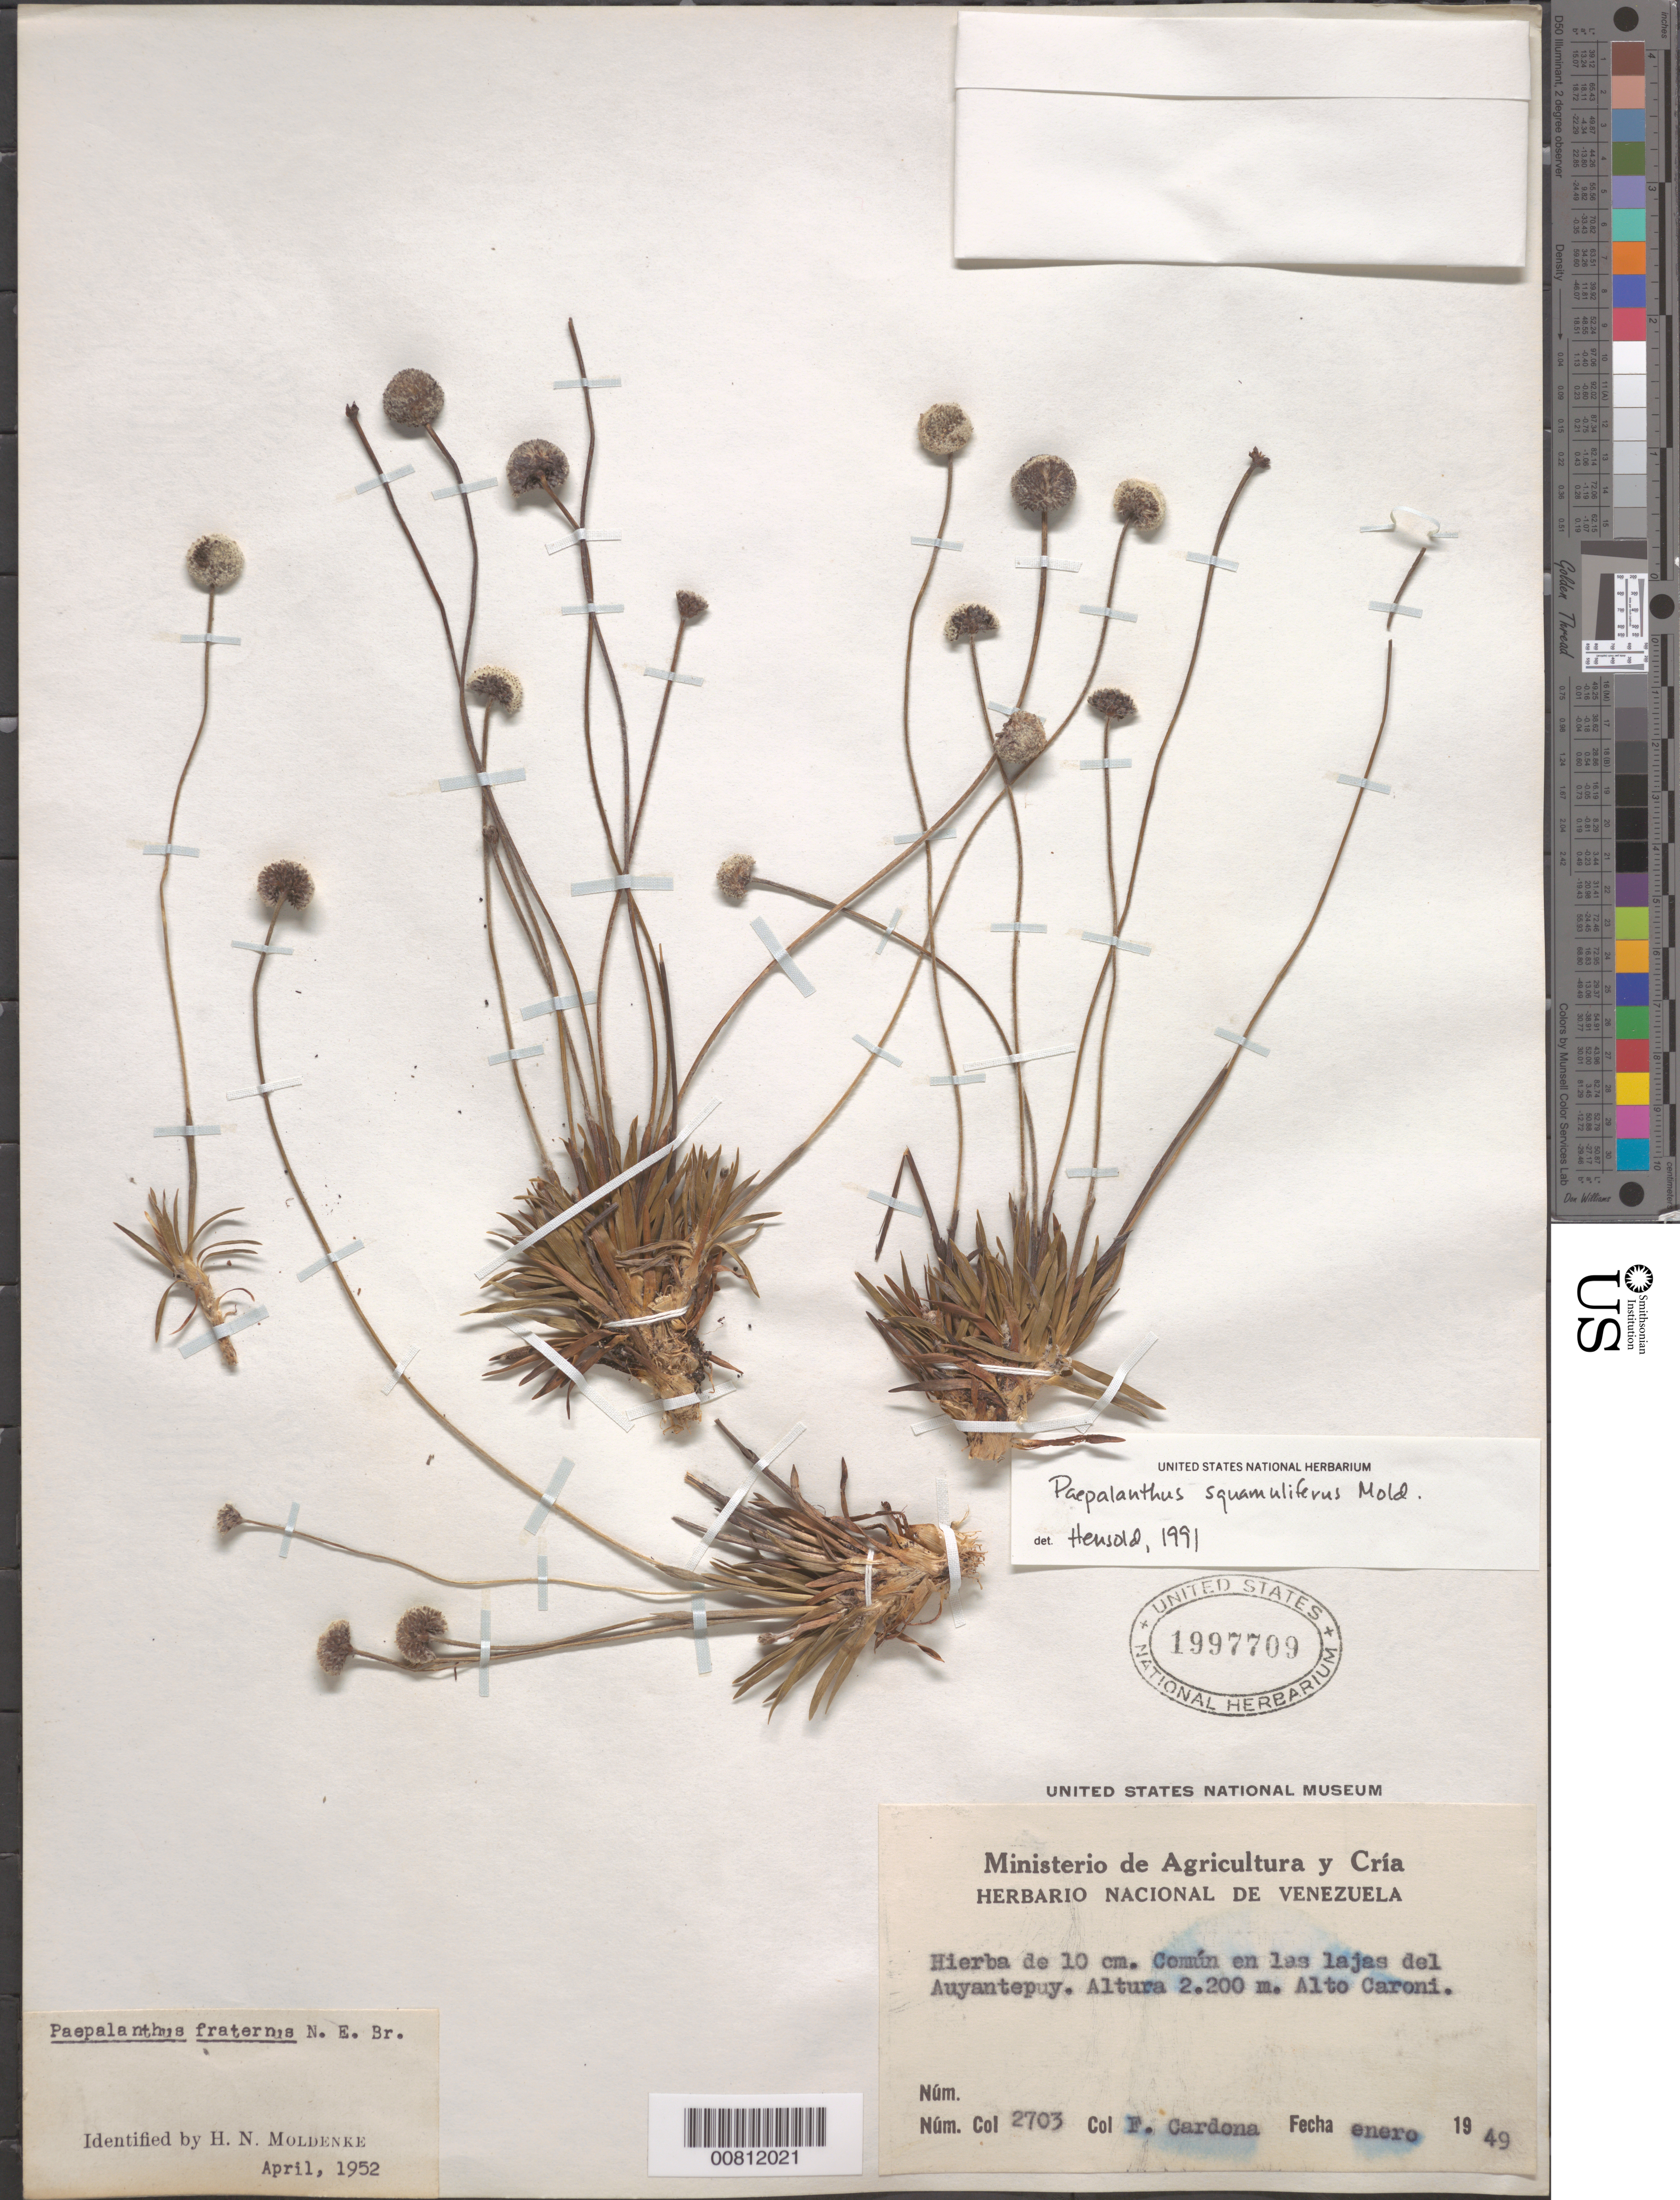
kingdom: Plantae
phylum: Tracheophyta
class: Liliopsida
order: Poales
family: Eriocaulaceae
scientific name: Monosperma squamulifera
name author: (Moldenke) Andrino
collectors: F. Cardona Puig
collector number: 2703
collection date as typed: Jan-49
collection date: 1949-01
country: Venezuela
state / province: Bolívar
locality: Cerro Auyantepuí, Alto Río Caroní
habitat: Lajas del auyantepuy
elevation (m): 2200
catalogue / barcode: US 1997709